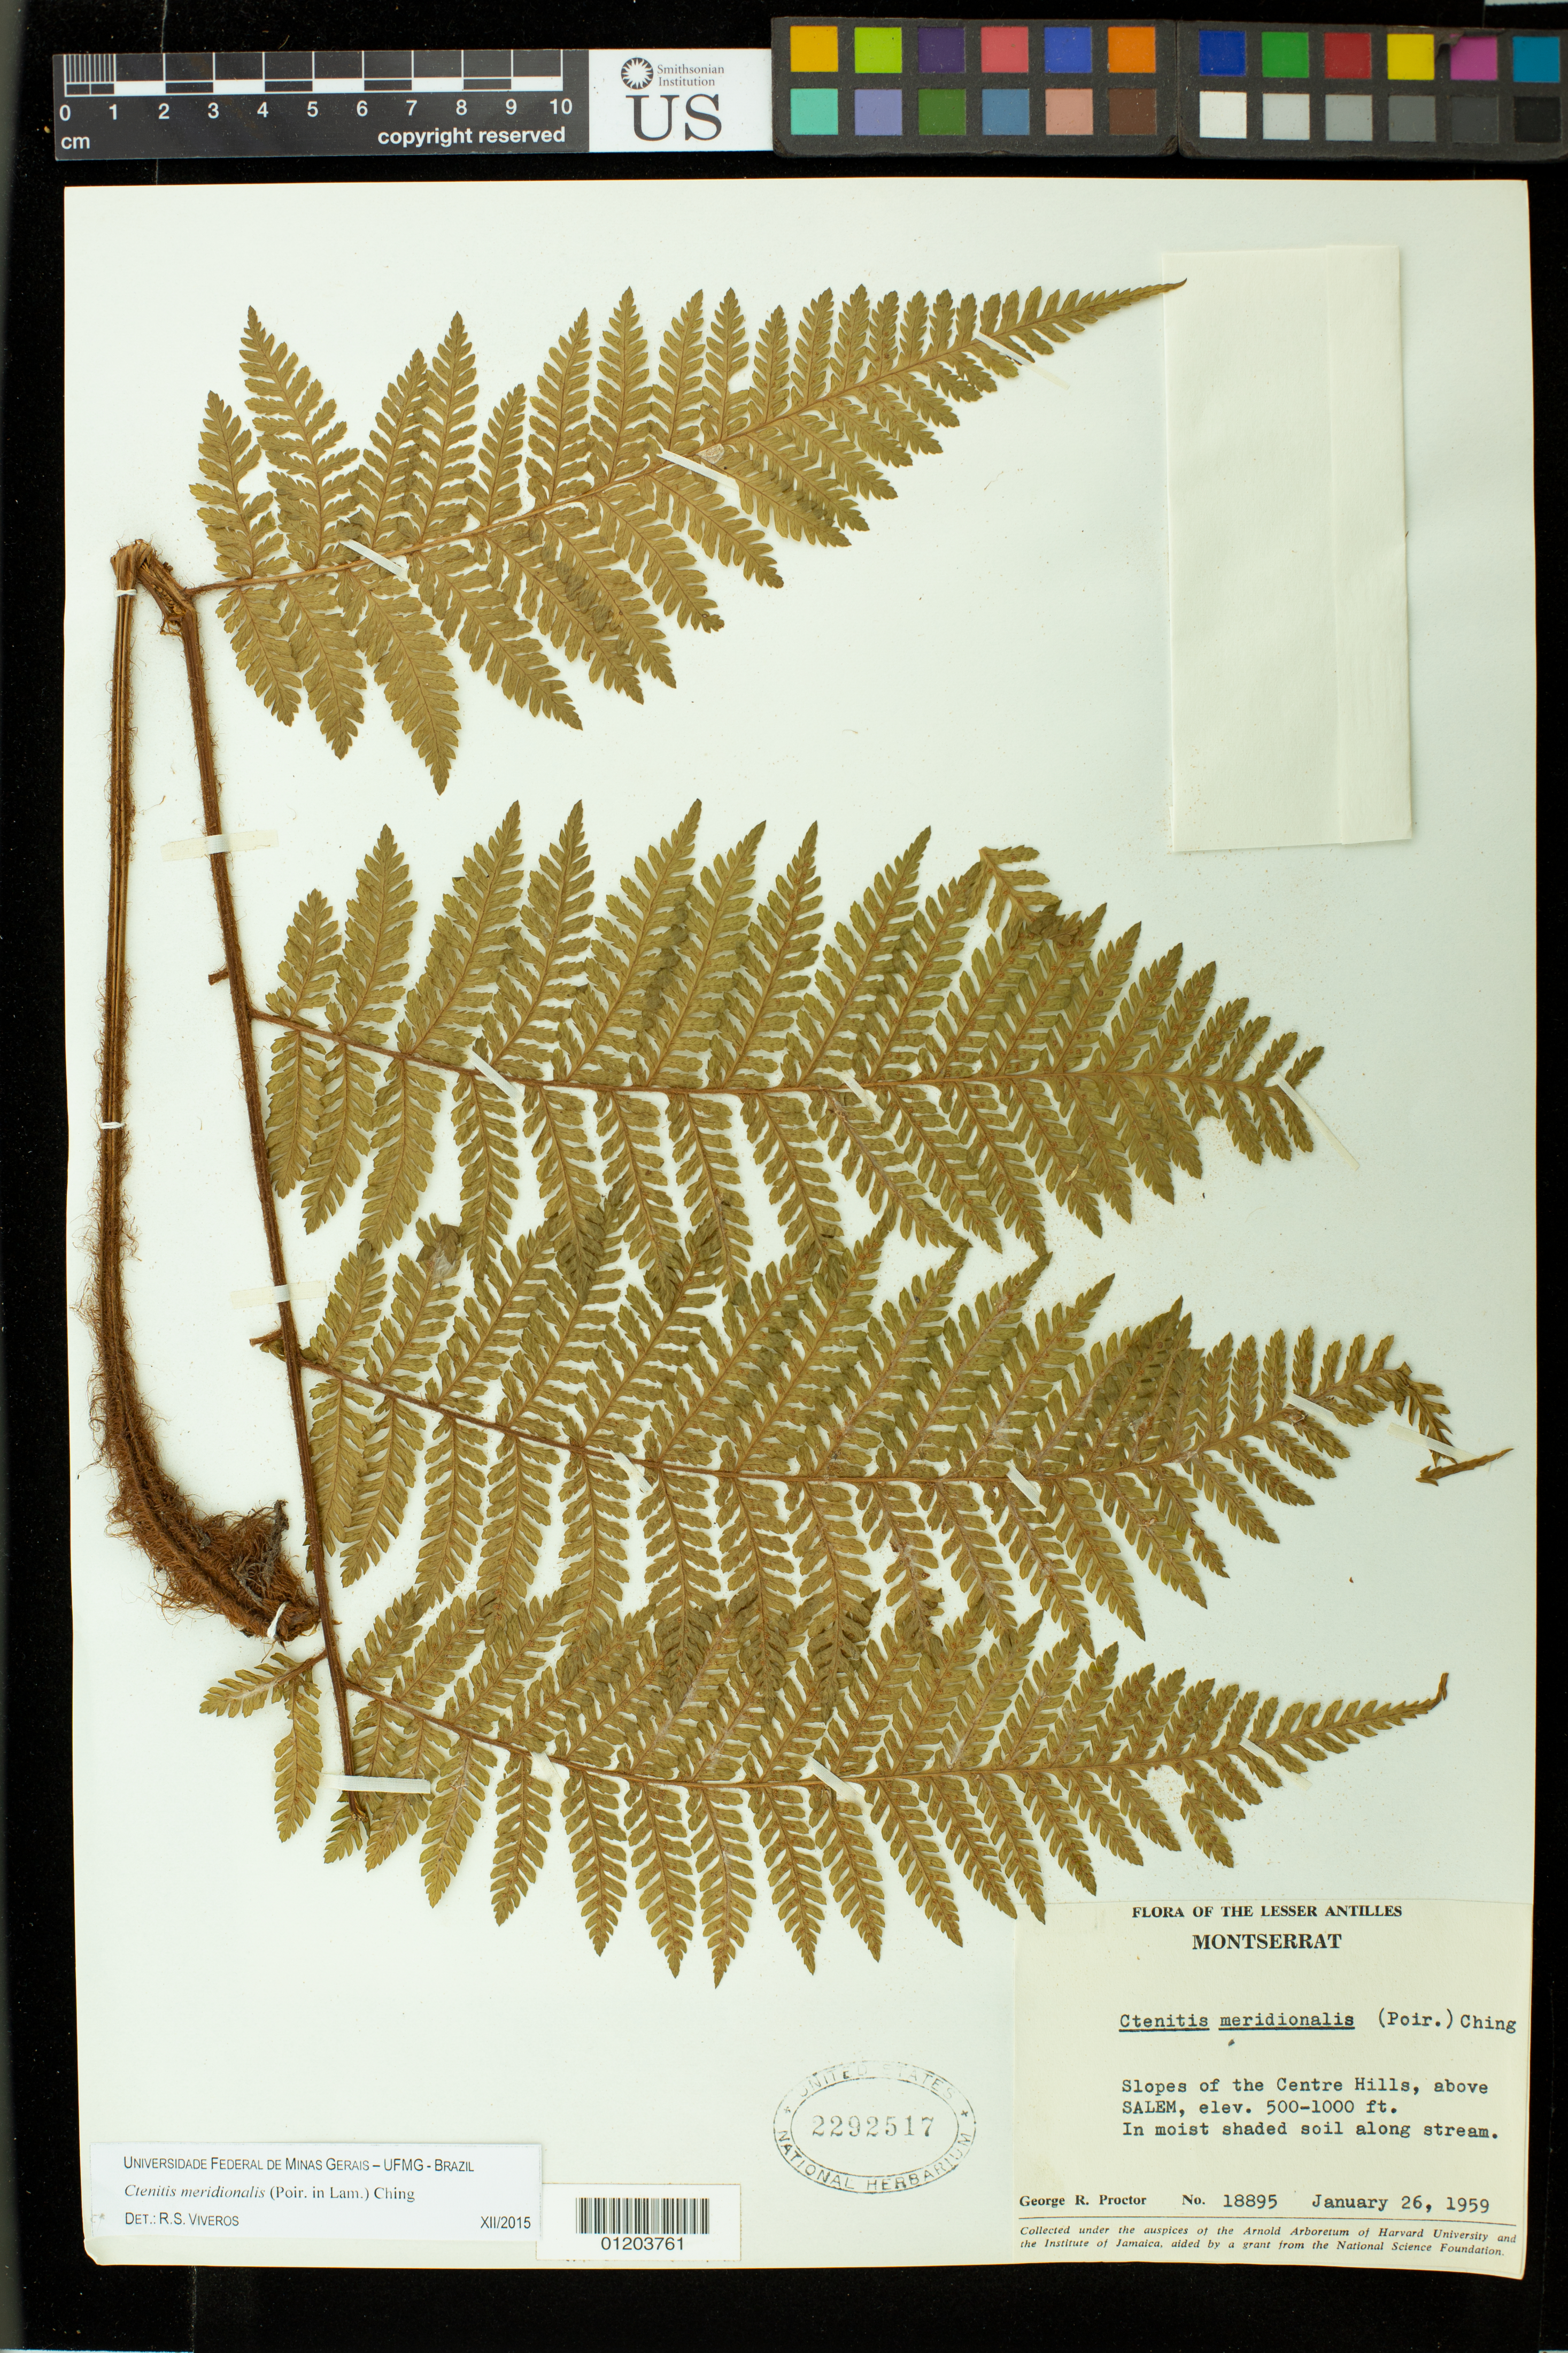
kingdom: Plantae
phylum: Tracheophyta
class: Polypodiopsida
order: Polypodiales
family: Dryopteridaceae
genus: Ctenitis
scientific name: Ctenitis meridionalis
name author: (Poir.) Ching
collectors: G. R. Proctor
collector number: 18895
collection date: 1959-01-26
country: Montserrat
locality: Salem; Centre Hills, above Salem.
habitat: In moist shaded soil along stream.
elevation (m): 152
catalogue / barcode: US 2292517